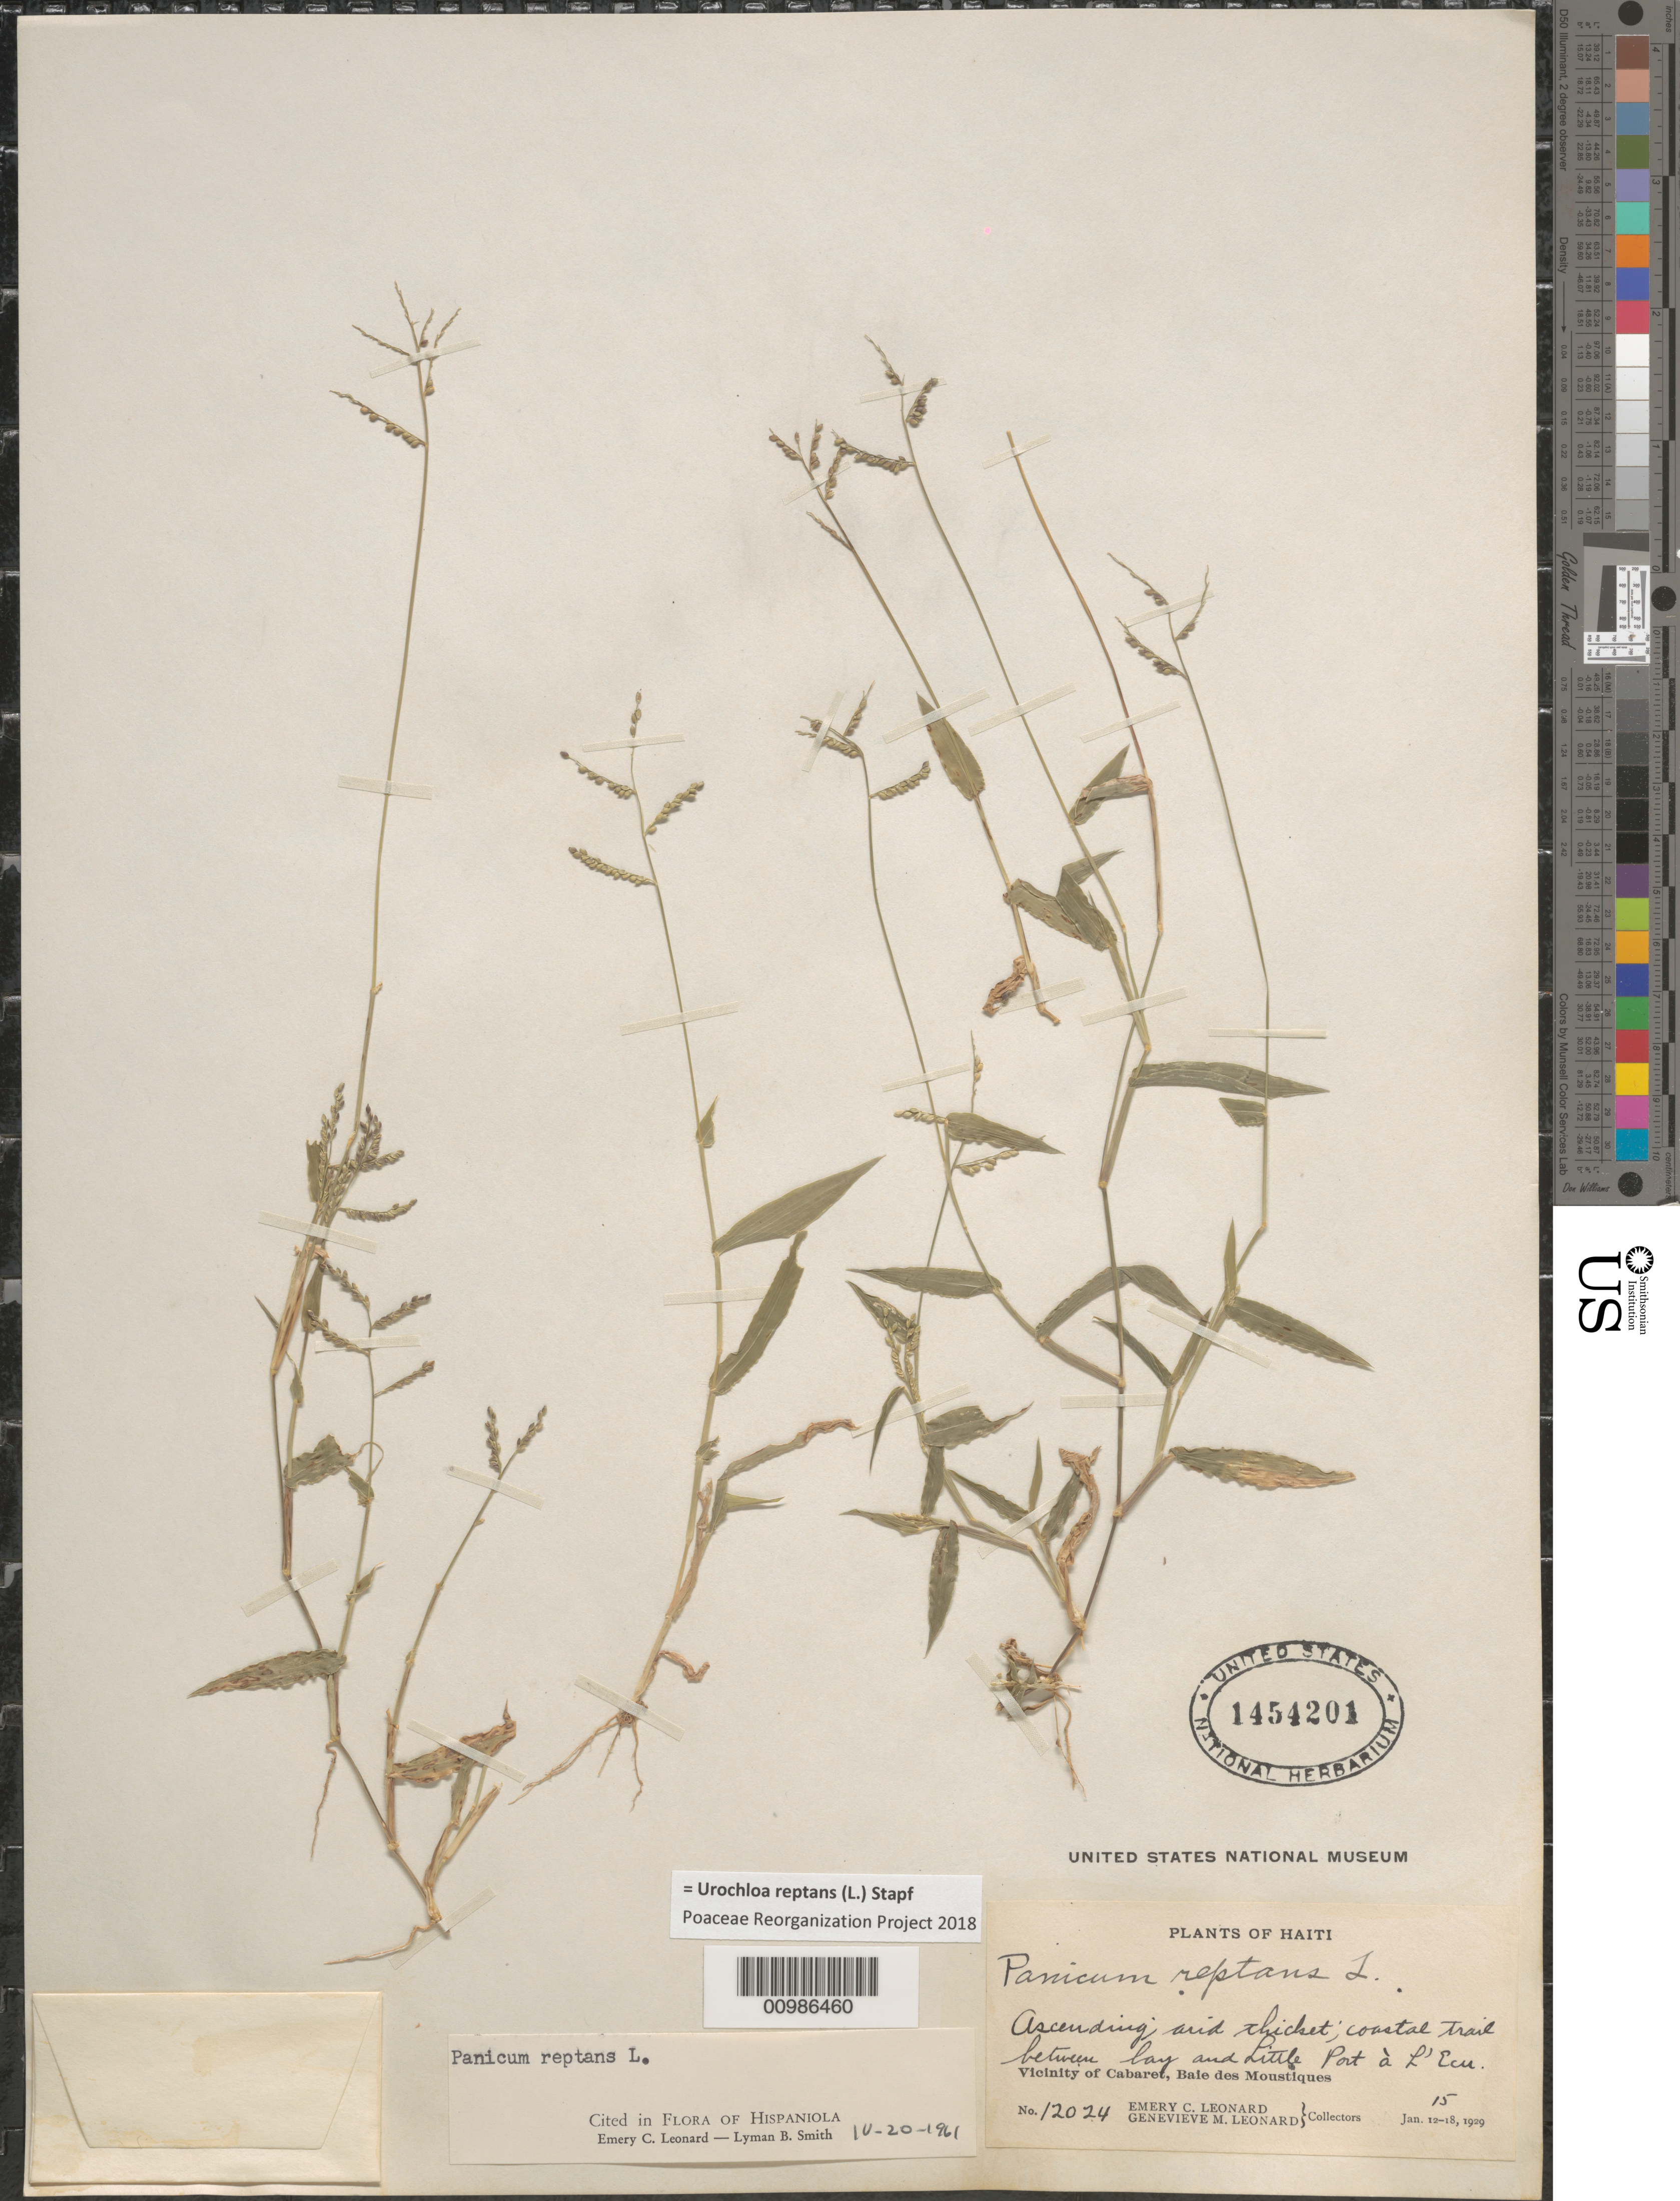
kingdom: Plantae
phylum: Tracheophyta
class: Liliopsida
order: Poales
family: Poaceae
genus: Brachiaria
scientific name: Brachiaria reptans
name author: (L.) C.E. Hubb. & C.A. Gardner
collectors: E. C. Leonard & G. M. Leonard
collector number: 12024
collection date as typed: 15 Jan 1929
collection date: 1929-01-15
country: Haiti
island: Hispaniola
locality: Vicinity of Cabaret, Baie des Moustiques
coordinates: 0 N, 0 E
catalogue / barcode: US 1454201